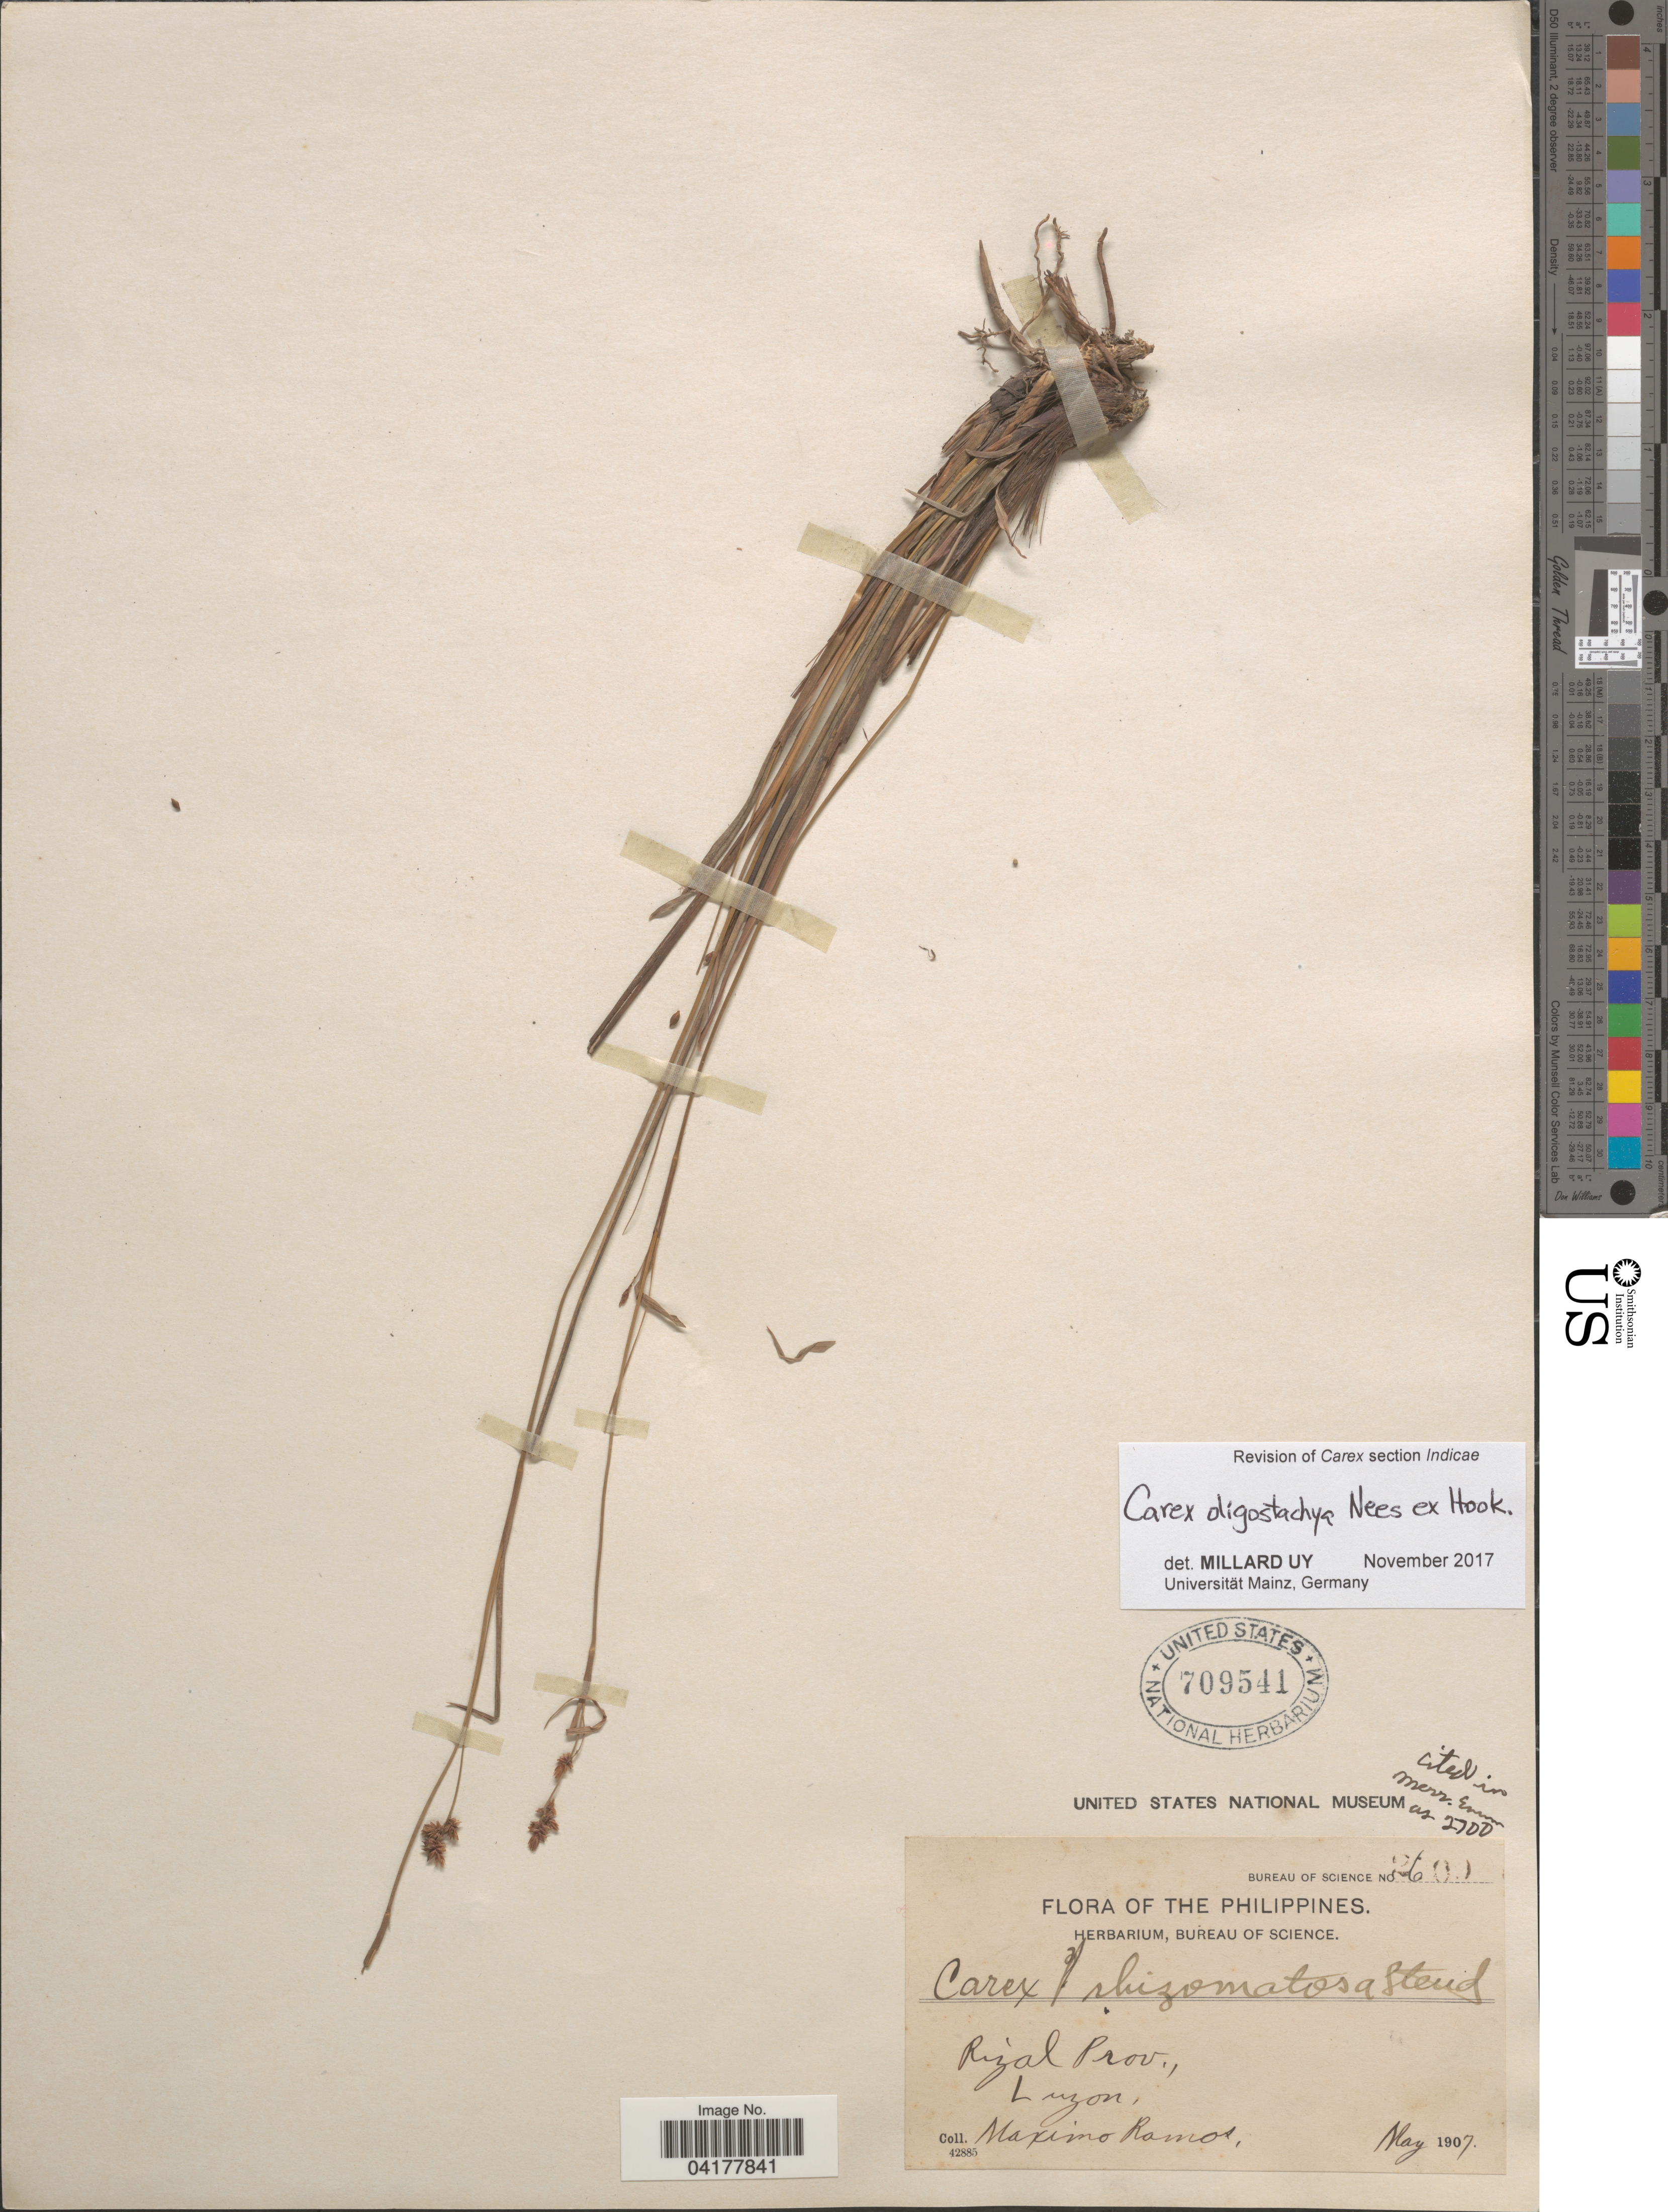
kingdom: Plantae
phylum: Tracheophyta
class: Liliopsida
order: Poales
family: Cyperaceae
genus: Carex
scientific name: Carex oligostachya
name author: Nees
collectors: M. Ramos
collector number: Bureau of Science 2600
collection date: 1907-05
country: Philippines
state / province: Calabarzon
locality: Rizal Prov., Luzon.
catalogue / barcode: US 709541